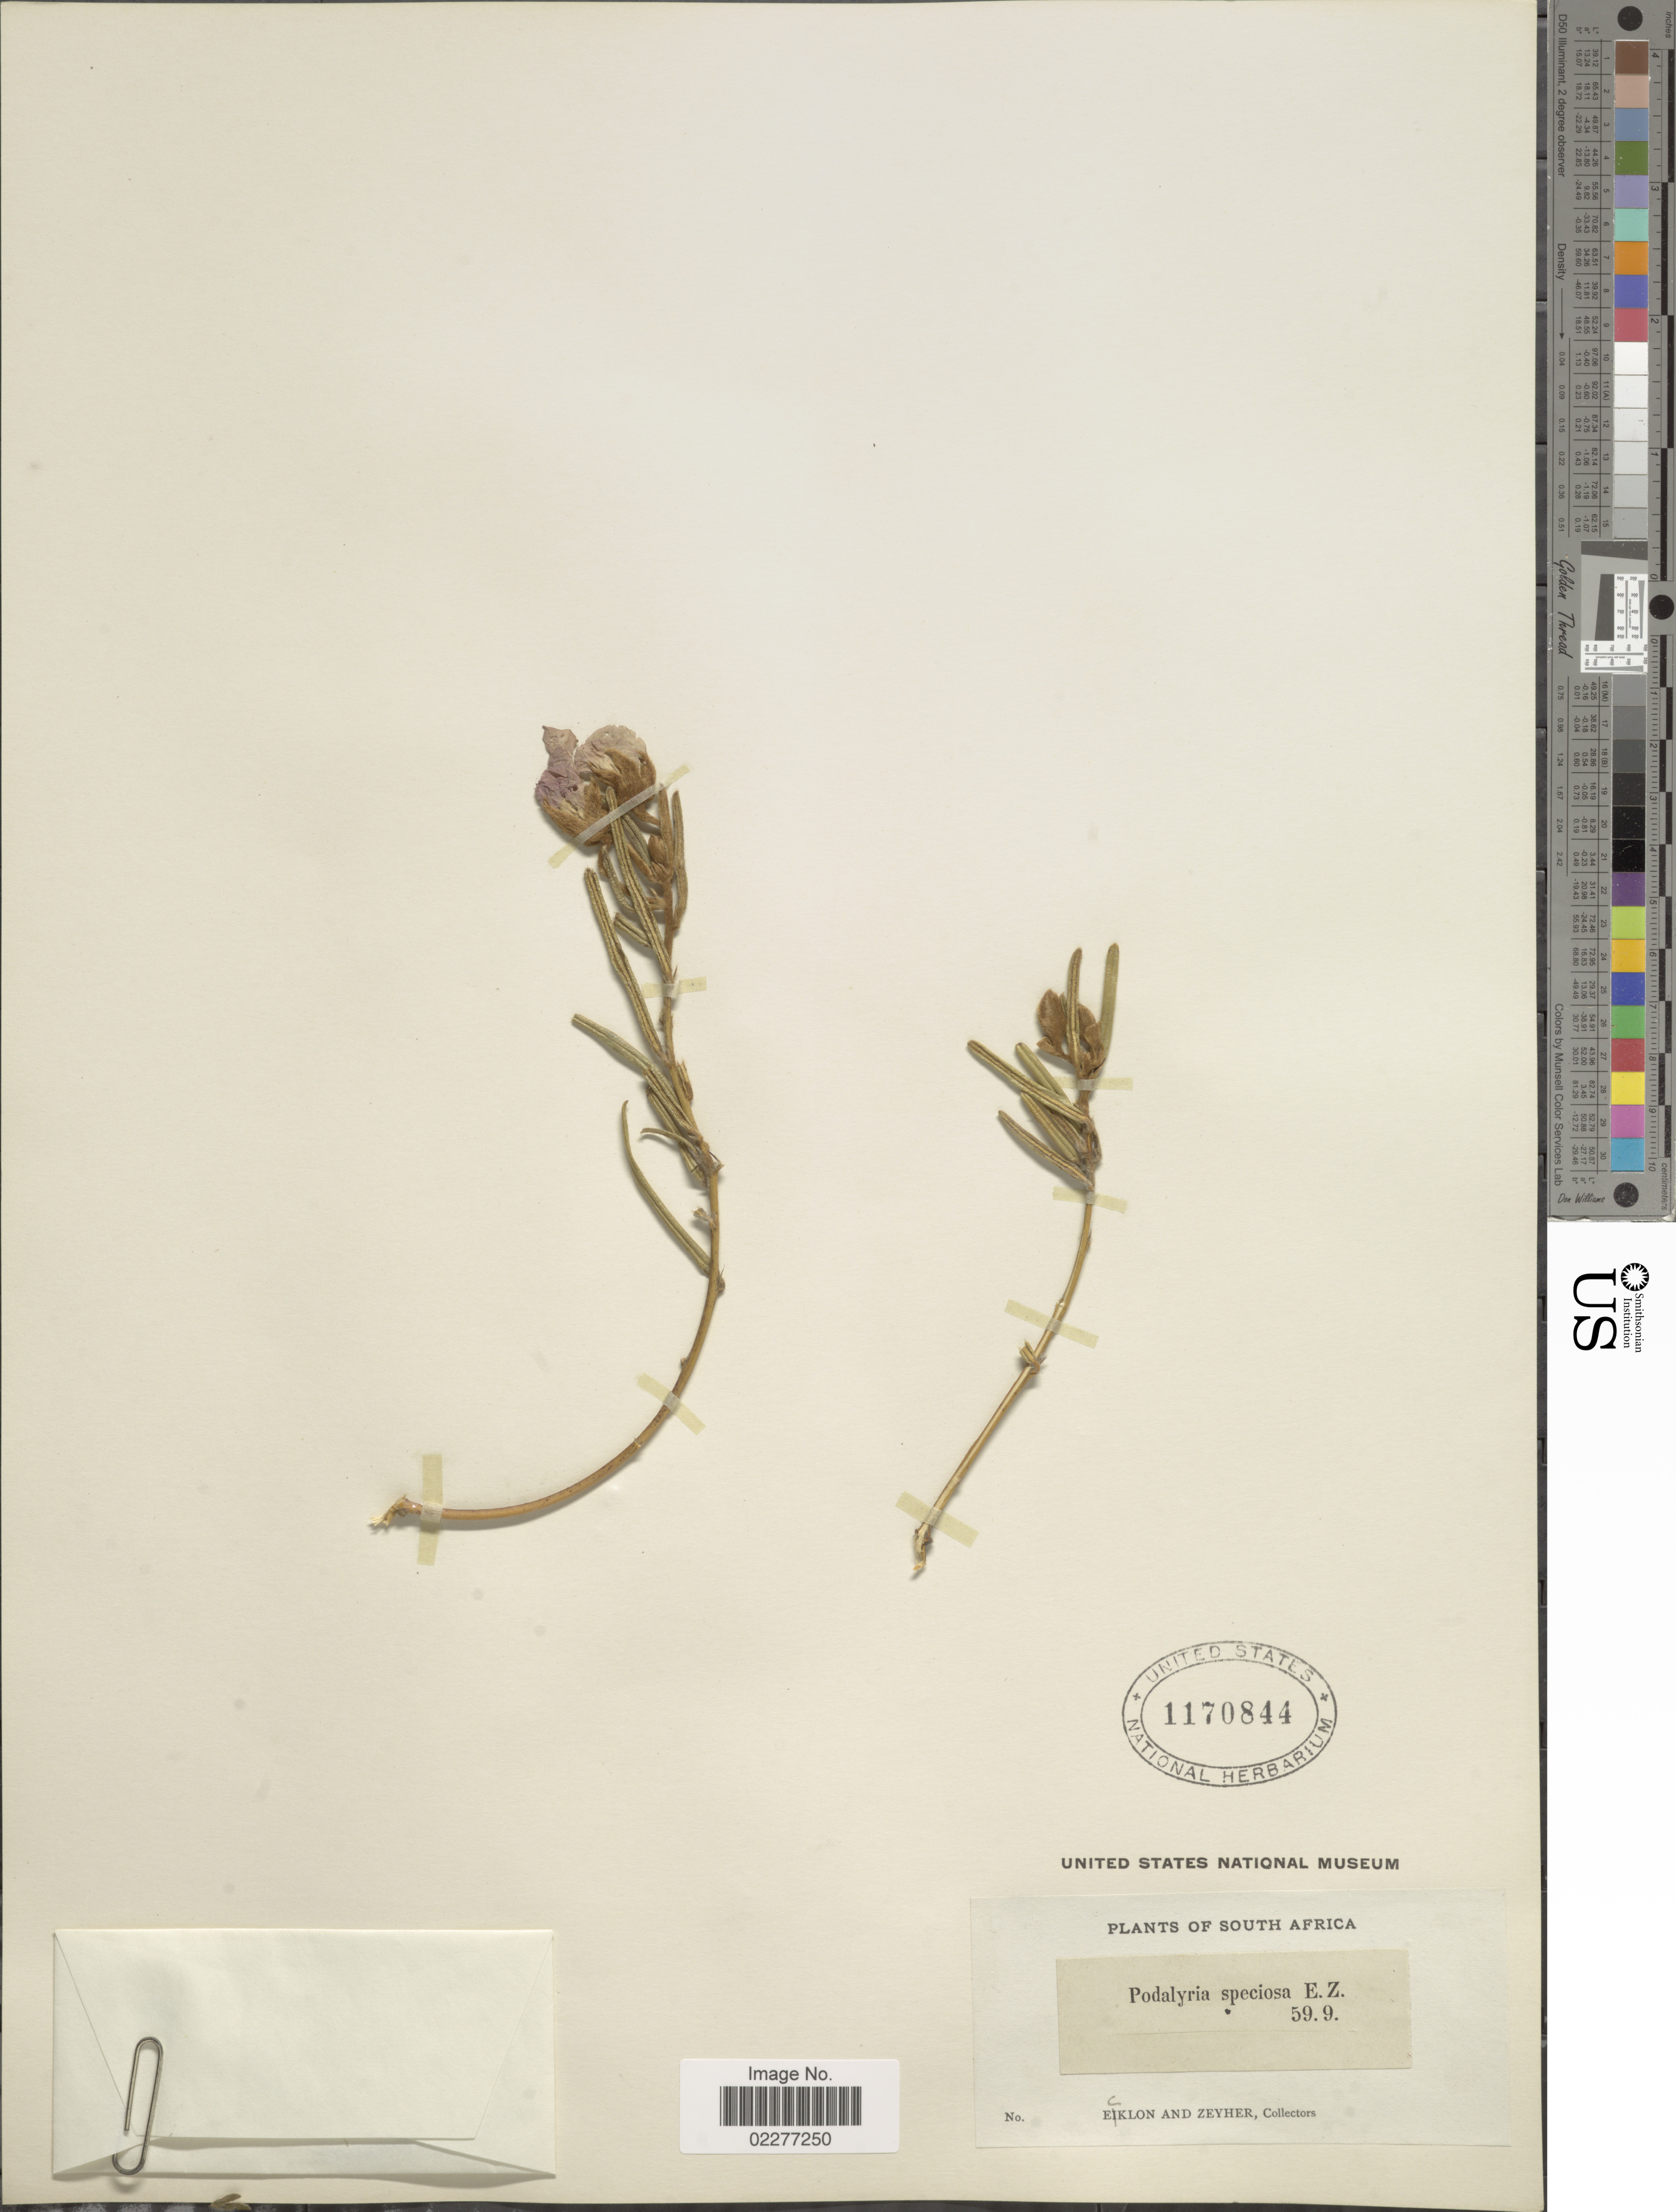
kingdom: Plantae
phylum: Tracheophyta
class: Magnoliopsida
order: Fabales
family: Fabaceae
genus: Podalyria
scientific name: Podalyria speciosa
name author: Eckl. & Zeyh.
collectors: -. Ecklon & -. Zeyher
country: South Africa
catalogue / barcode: US 1170844